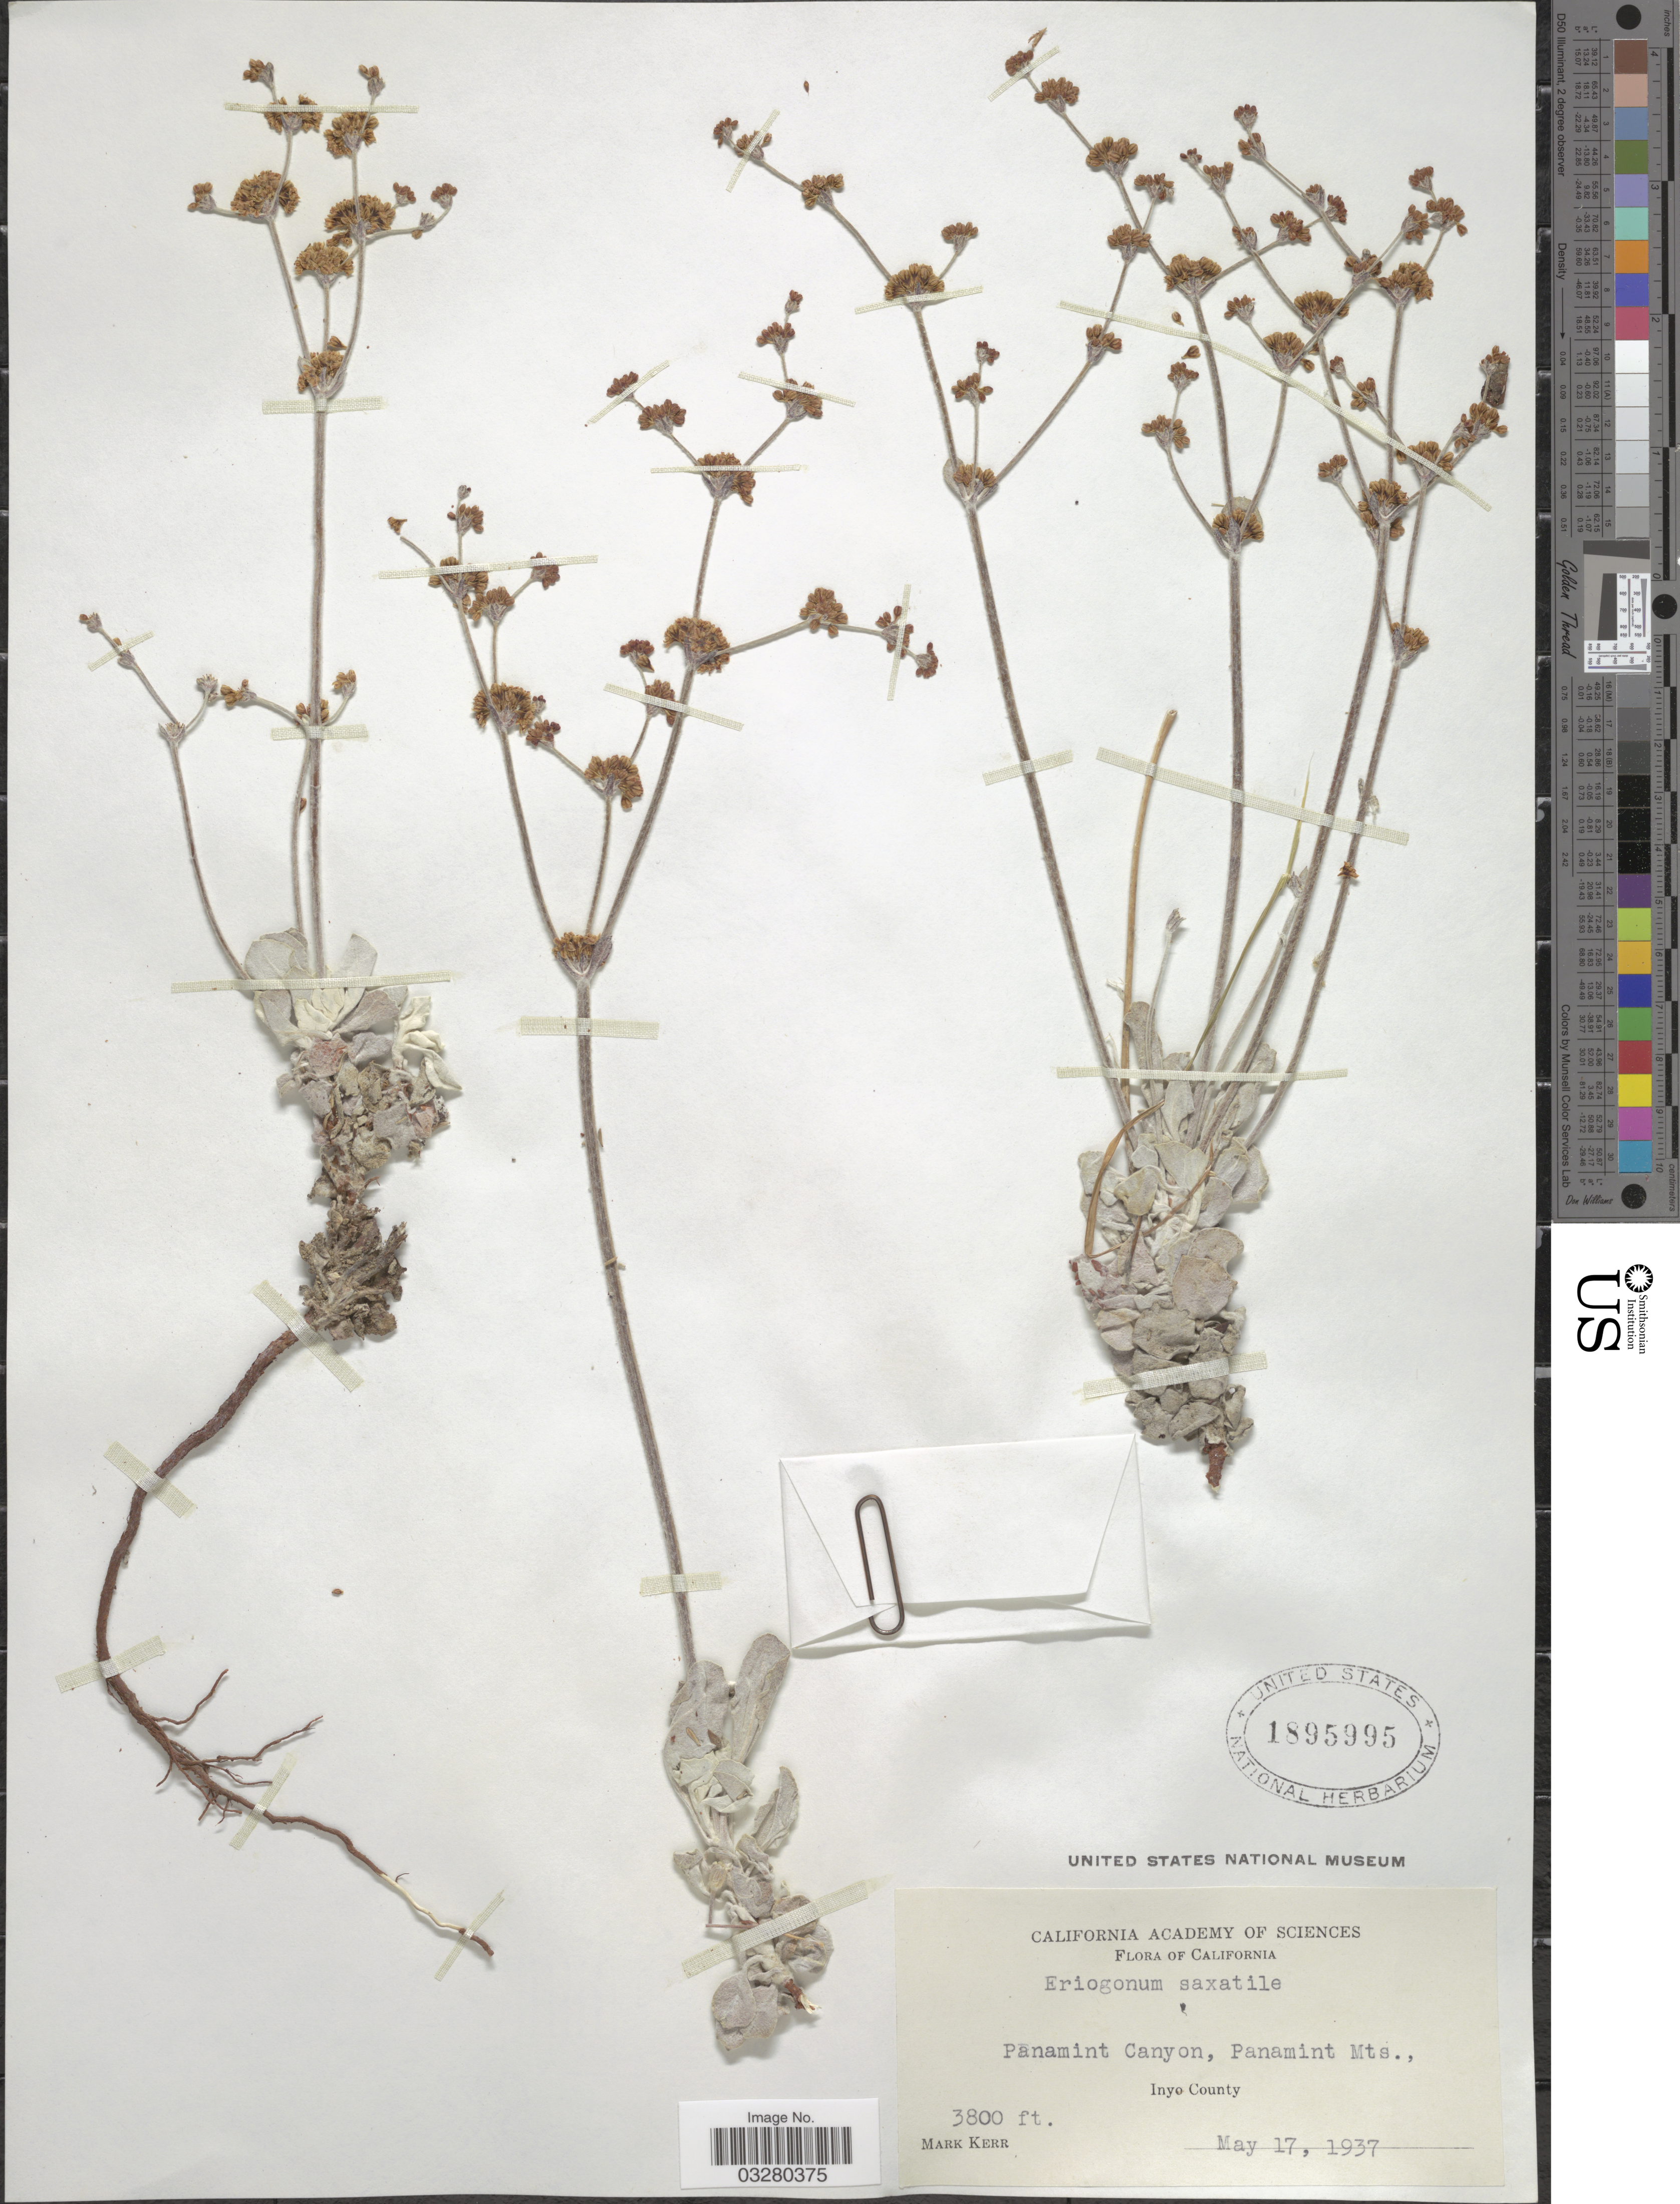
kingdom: Plantae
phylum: Tracheophyta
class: Magnoliopsida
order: Caryophyllales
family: Polygonaceae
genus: Eriogonum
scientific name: Eriogonum saxatile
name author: S. Watson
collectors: M. Kerr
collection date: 1937-05-17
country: United States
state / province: California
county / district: Inyo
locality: Panamint Canyon, Panamint Mts., Inyo County.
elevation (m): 1158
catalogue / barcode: US 1895995